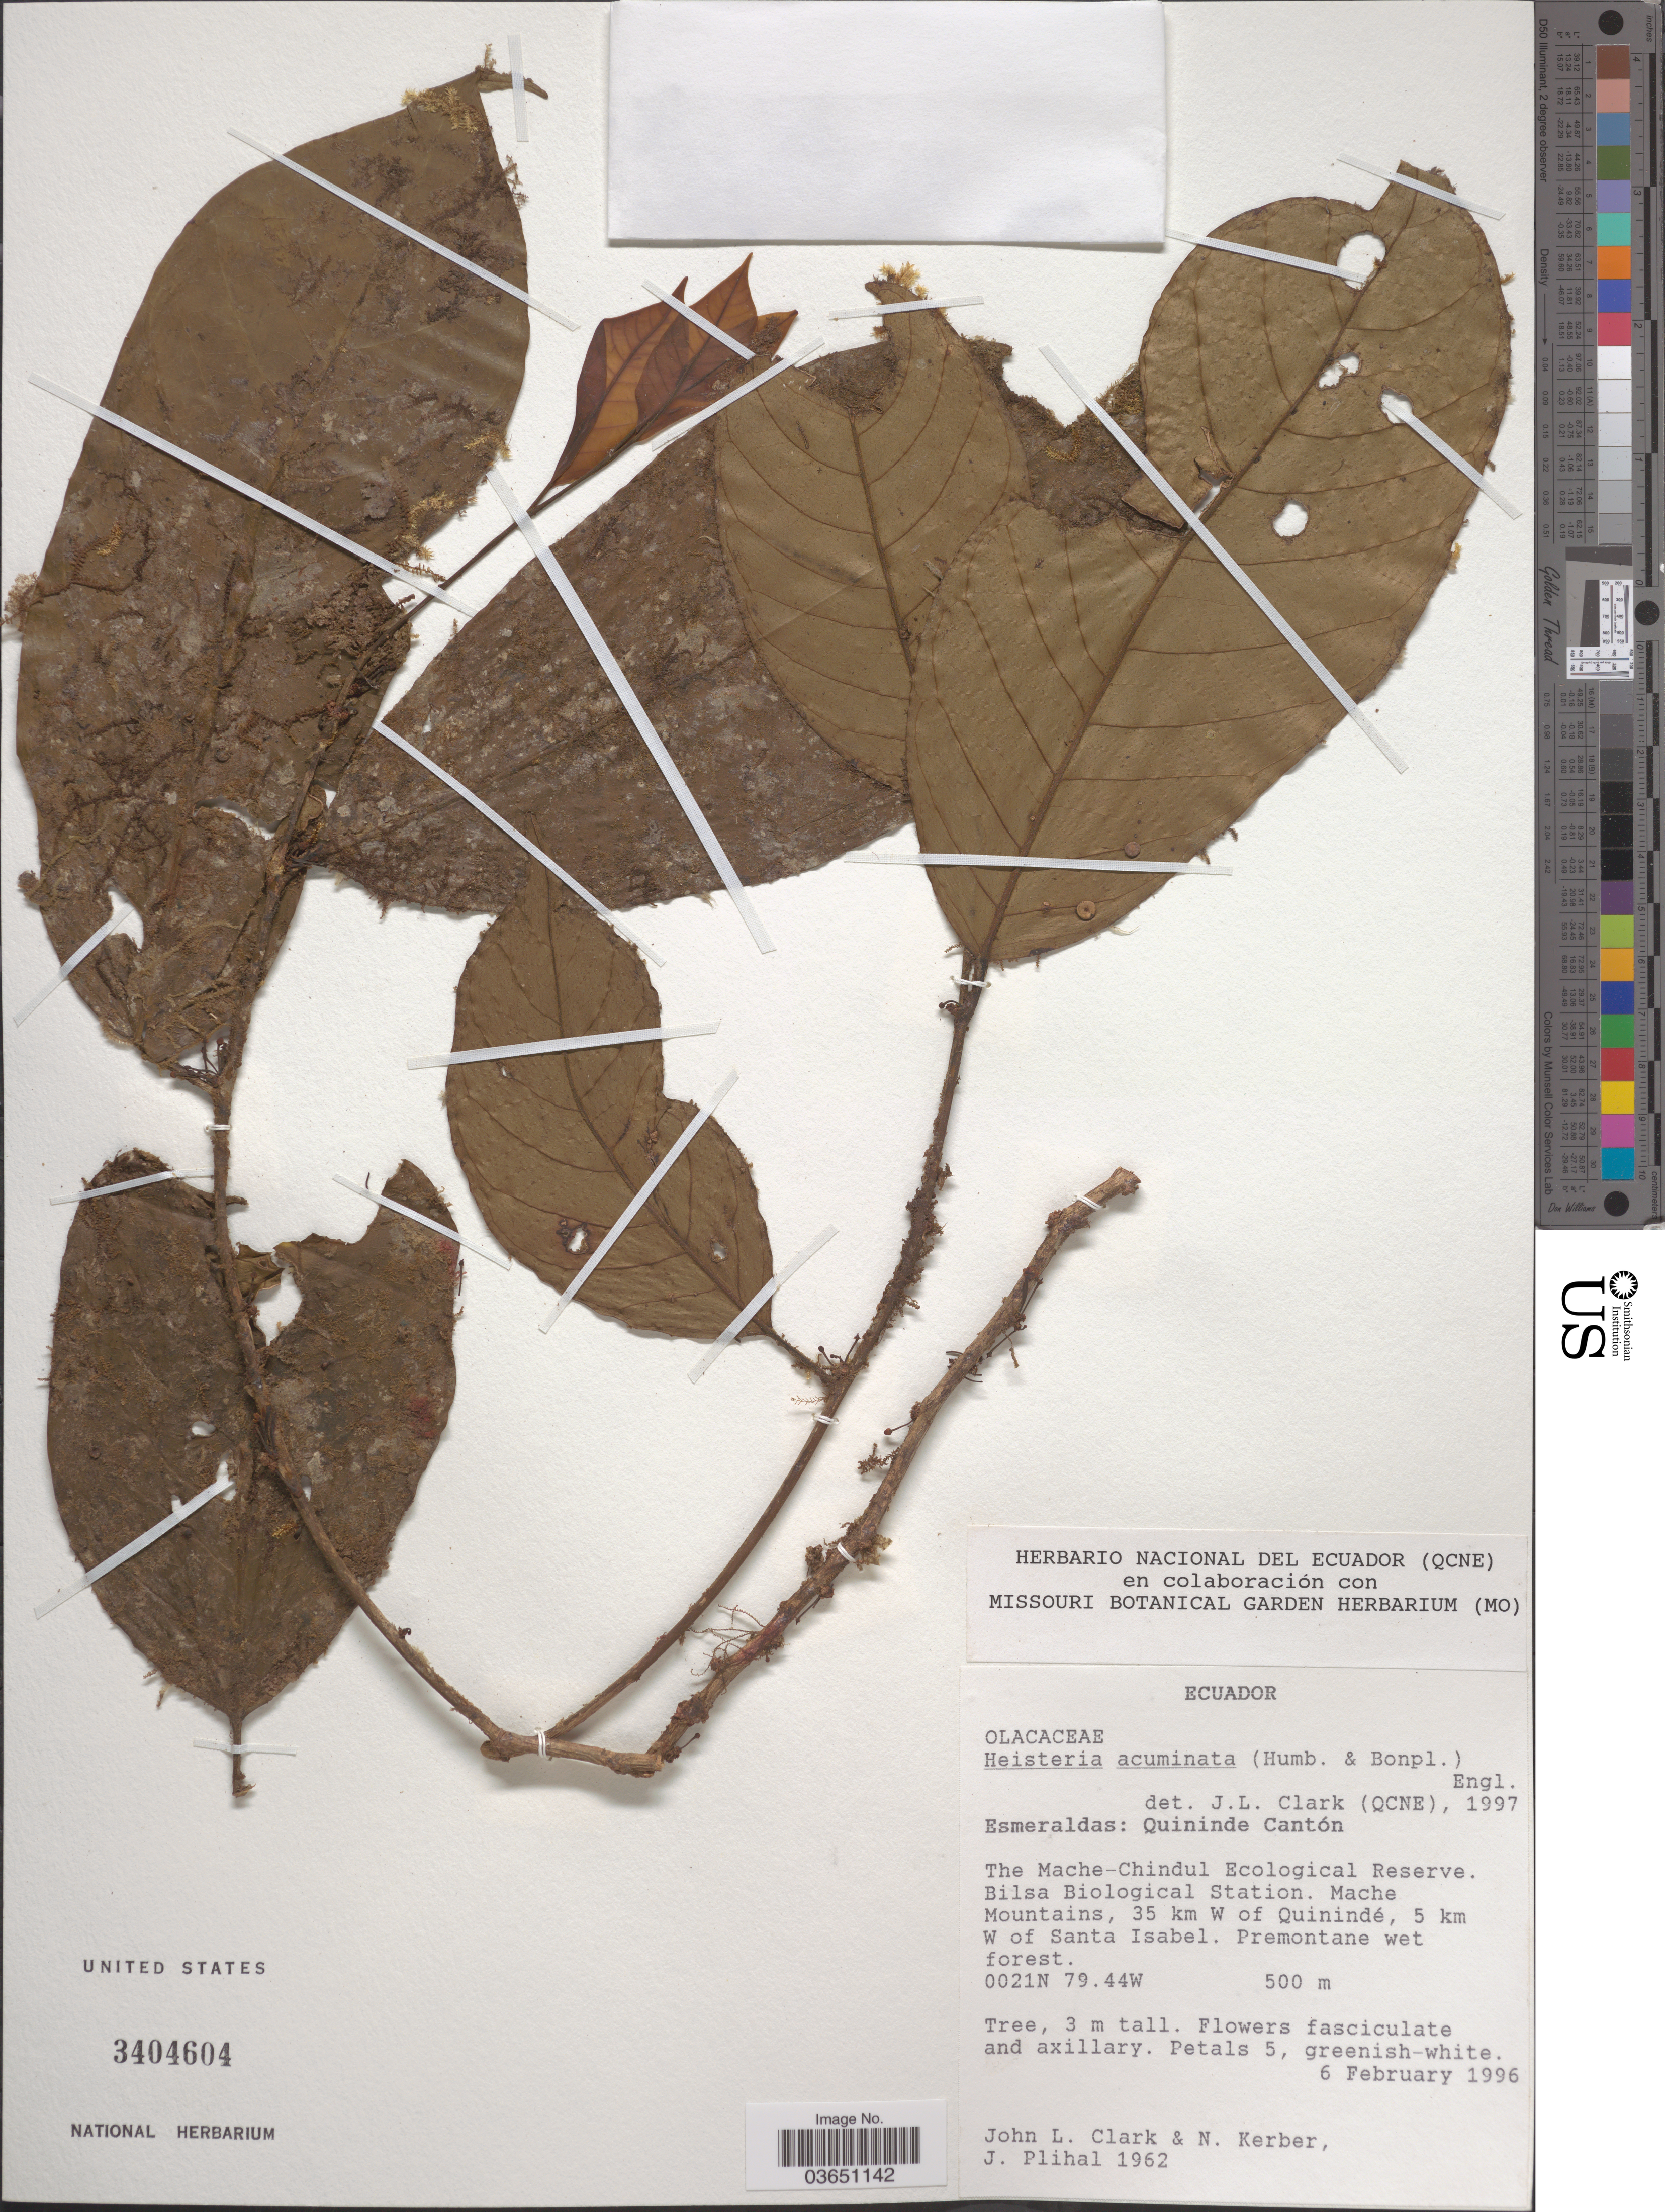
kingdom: Plantae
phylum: Tracheophyta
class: Magnoliopsida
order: Santalales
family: Erythropalaceae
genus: Heisteria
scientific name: Heisteria acuminata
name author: (Humb. & Bonpl.) Engl.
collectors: J. L. Clark, N. Kerber & J. Plihal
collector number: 1962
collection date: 1996-02-06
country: Ecuador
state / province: Esmeraldas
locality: Quininde Cantón. The Mache-Chindul Ecological Reserve. Bilsa Biological Station. Mache Mountains, 35 km W of Quinindé, 5 km W of Santa Isabel.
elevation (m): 500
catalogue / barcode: US 3404604